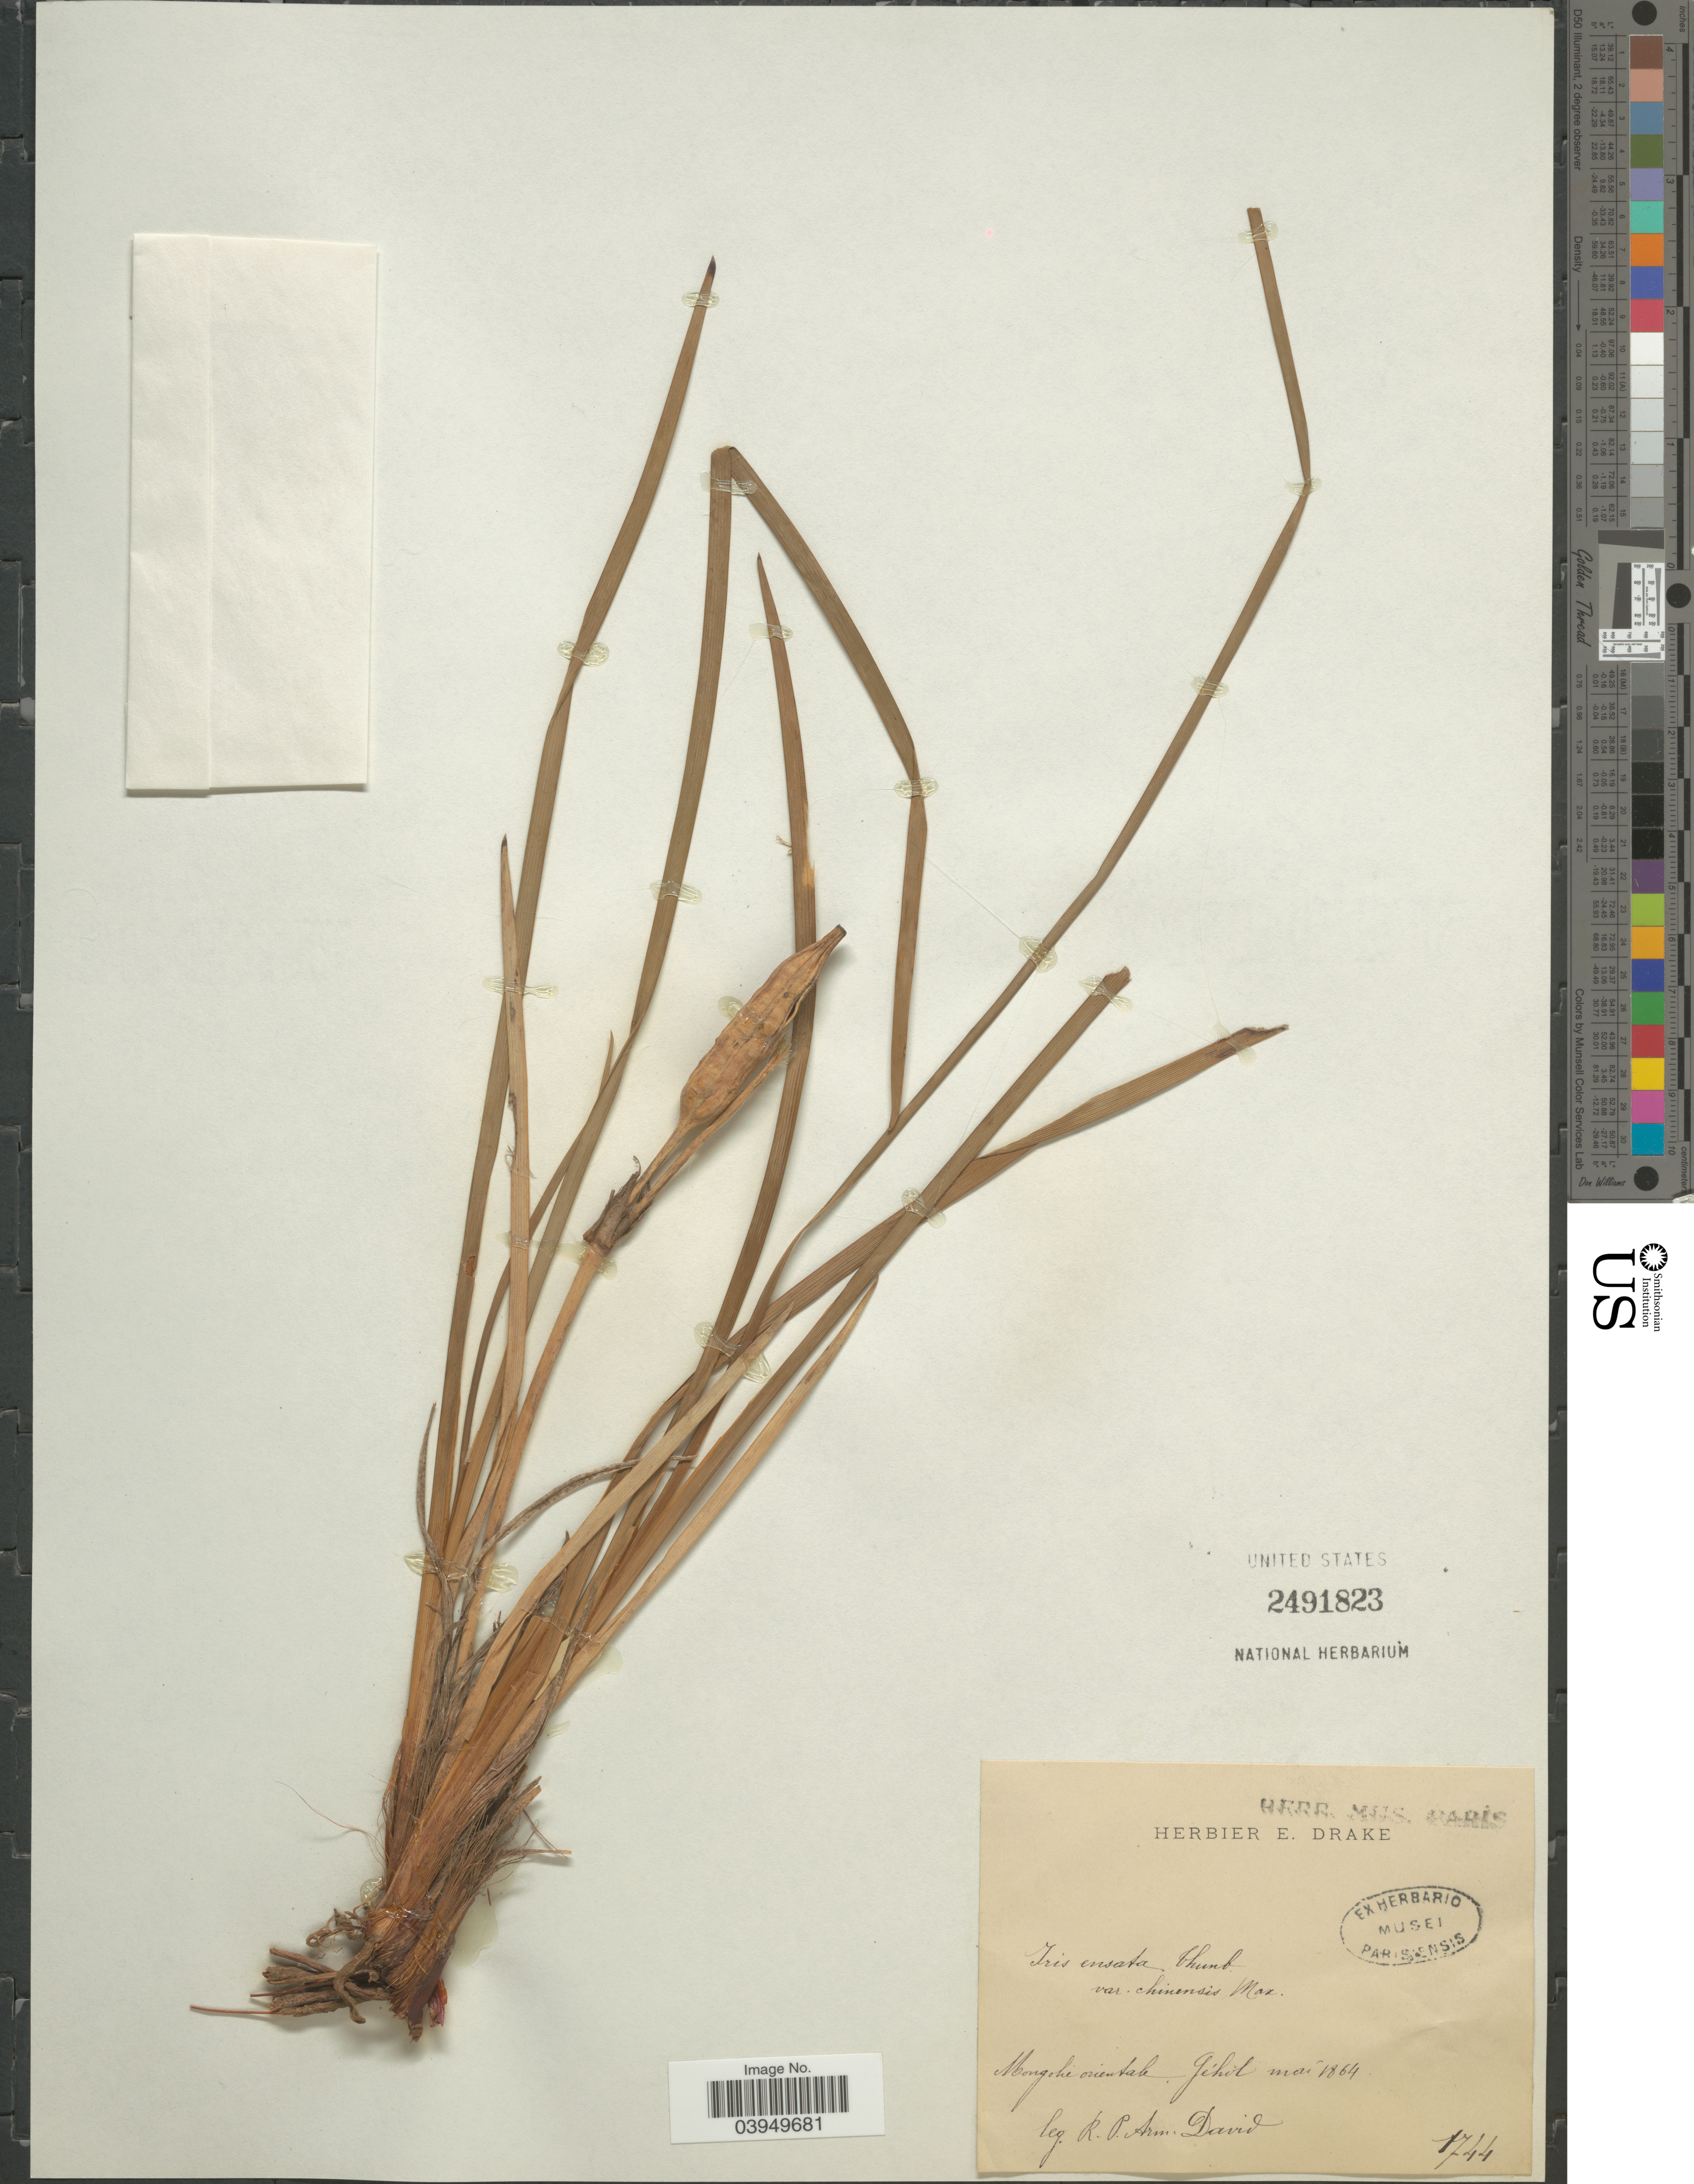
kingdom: Plantae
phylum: Tracheophyta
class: Liliopsida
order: Asparagales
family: Iridaceae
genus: Iris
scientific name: Iris ensata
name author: Thunb.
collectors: R. David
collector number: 1744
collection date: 1864-05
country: Mongolia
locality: Mongolie orientale, Géhol.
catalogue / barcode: US 2491823